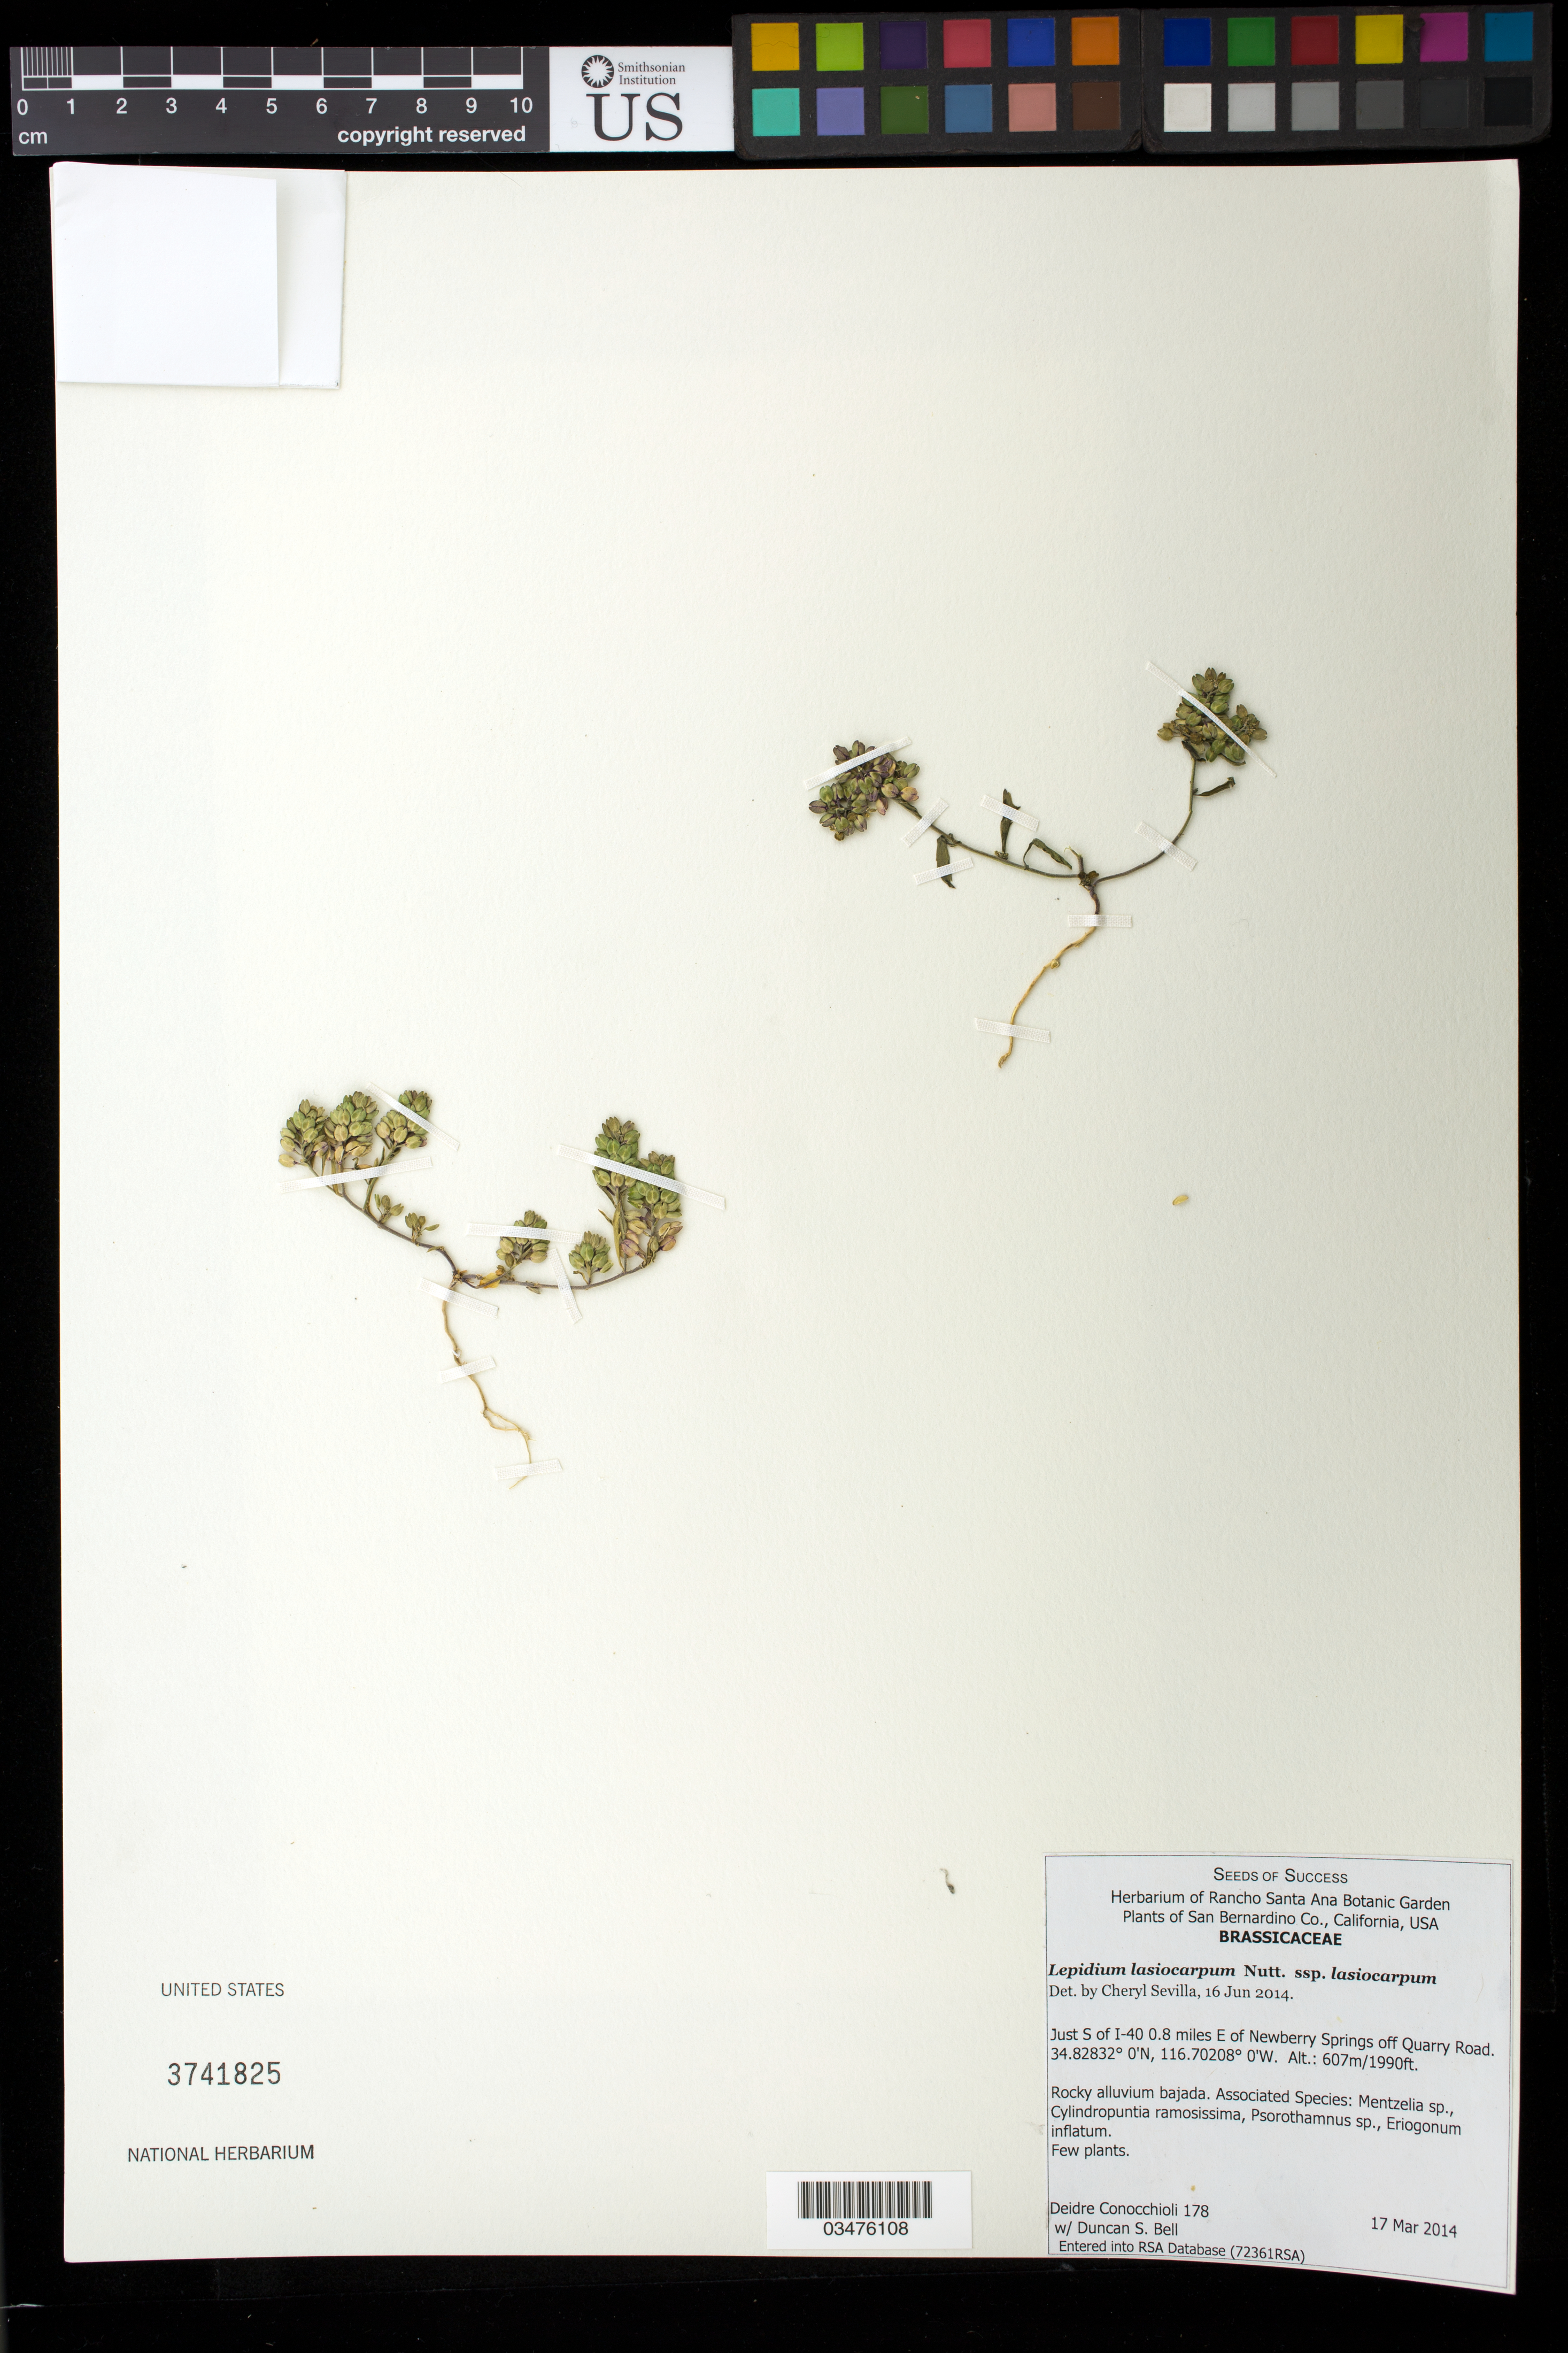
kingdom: Plantae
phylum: Tracheophyta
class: Magnoliopsida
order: Brassicales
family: Brassicaceae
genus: Lepidium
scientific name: Lepidium lasiocarpum subsp. lasiocarpum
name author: Nutt.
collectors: D. Conocchioli & D. S. Bell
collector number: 178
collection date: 2014-03-17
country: United States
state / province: California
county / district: San Bernardino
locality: S of I-40 0.8 mi. E of Newberry Springs off Quarry Road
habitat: Rocky alluvium bajada. With Mentzelia sp., Psorothamnus, sp., ect.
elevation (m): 607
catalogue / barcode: US 3741825